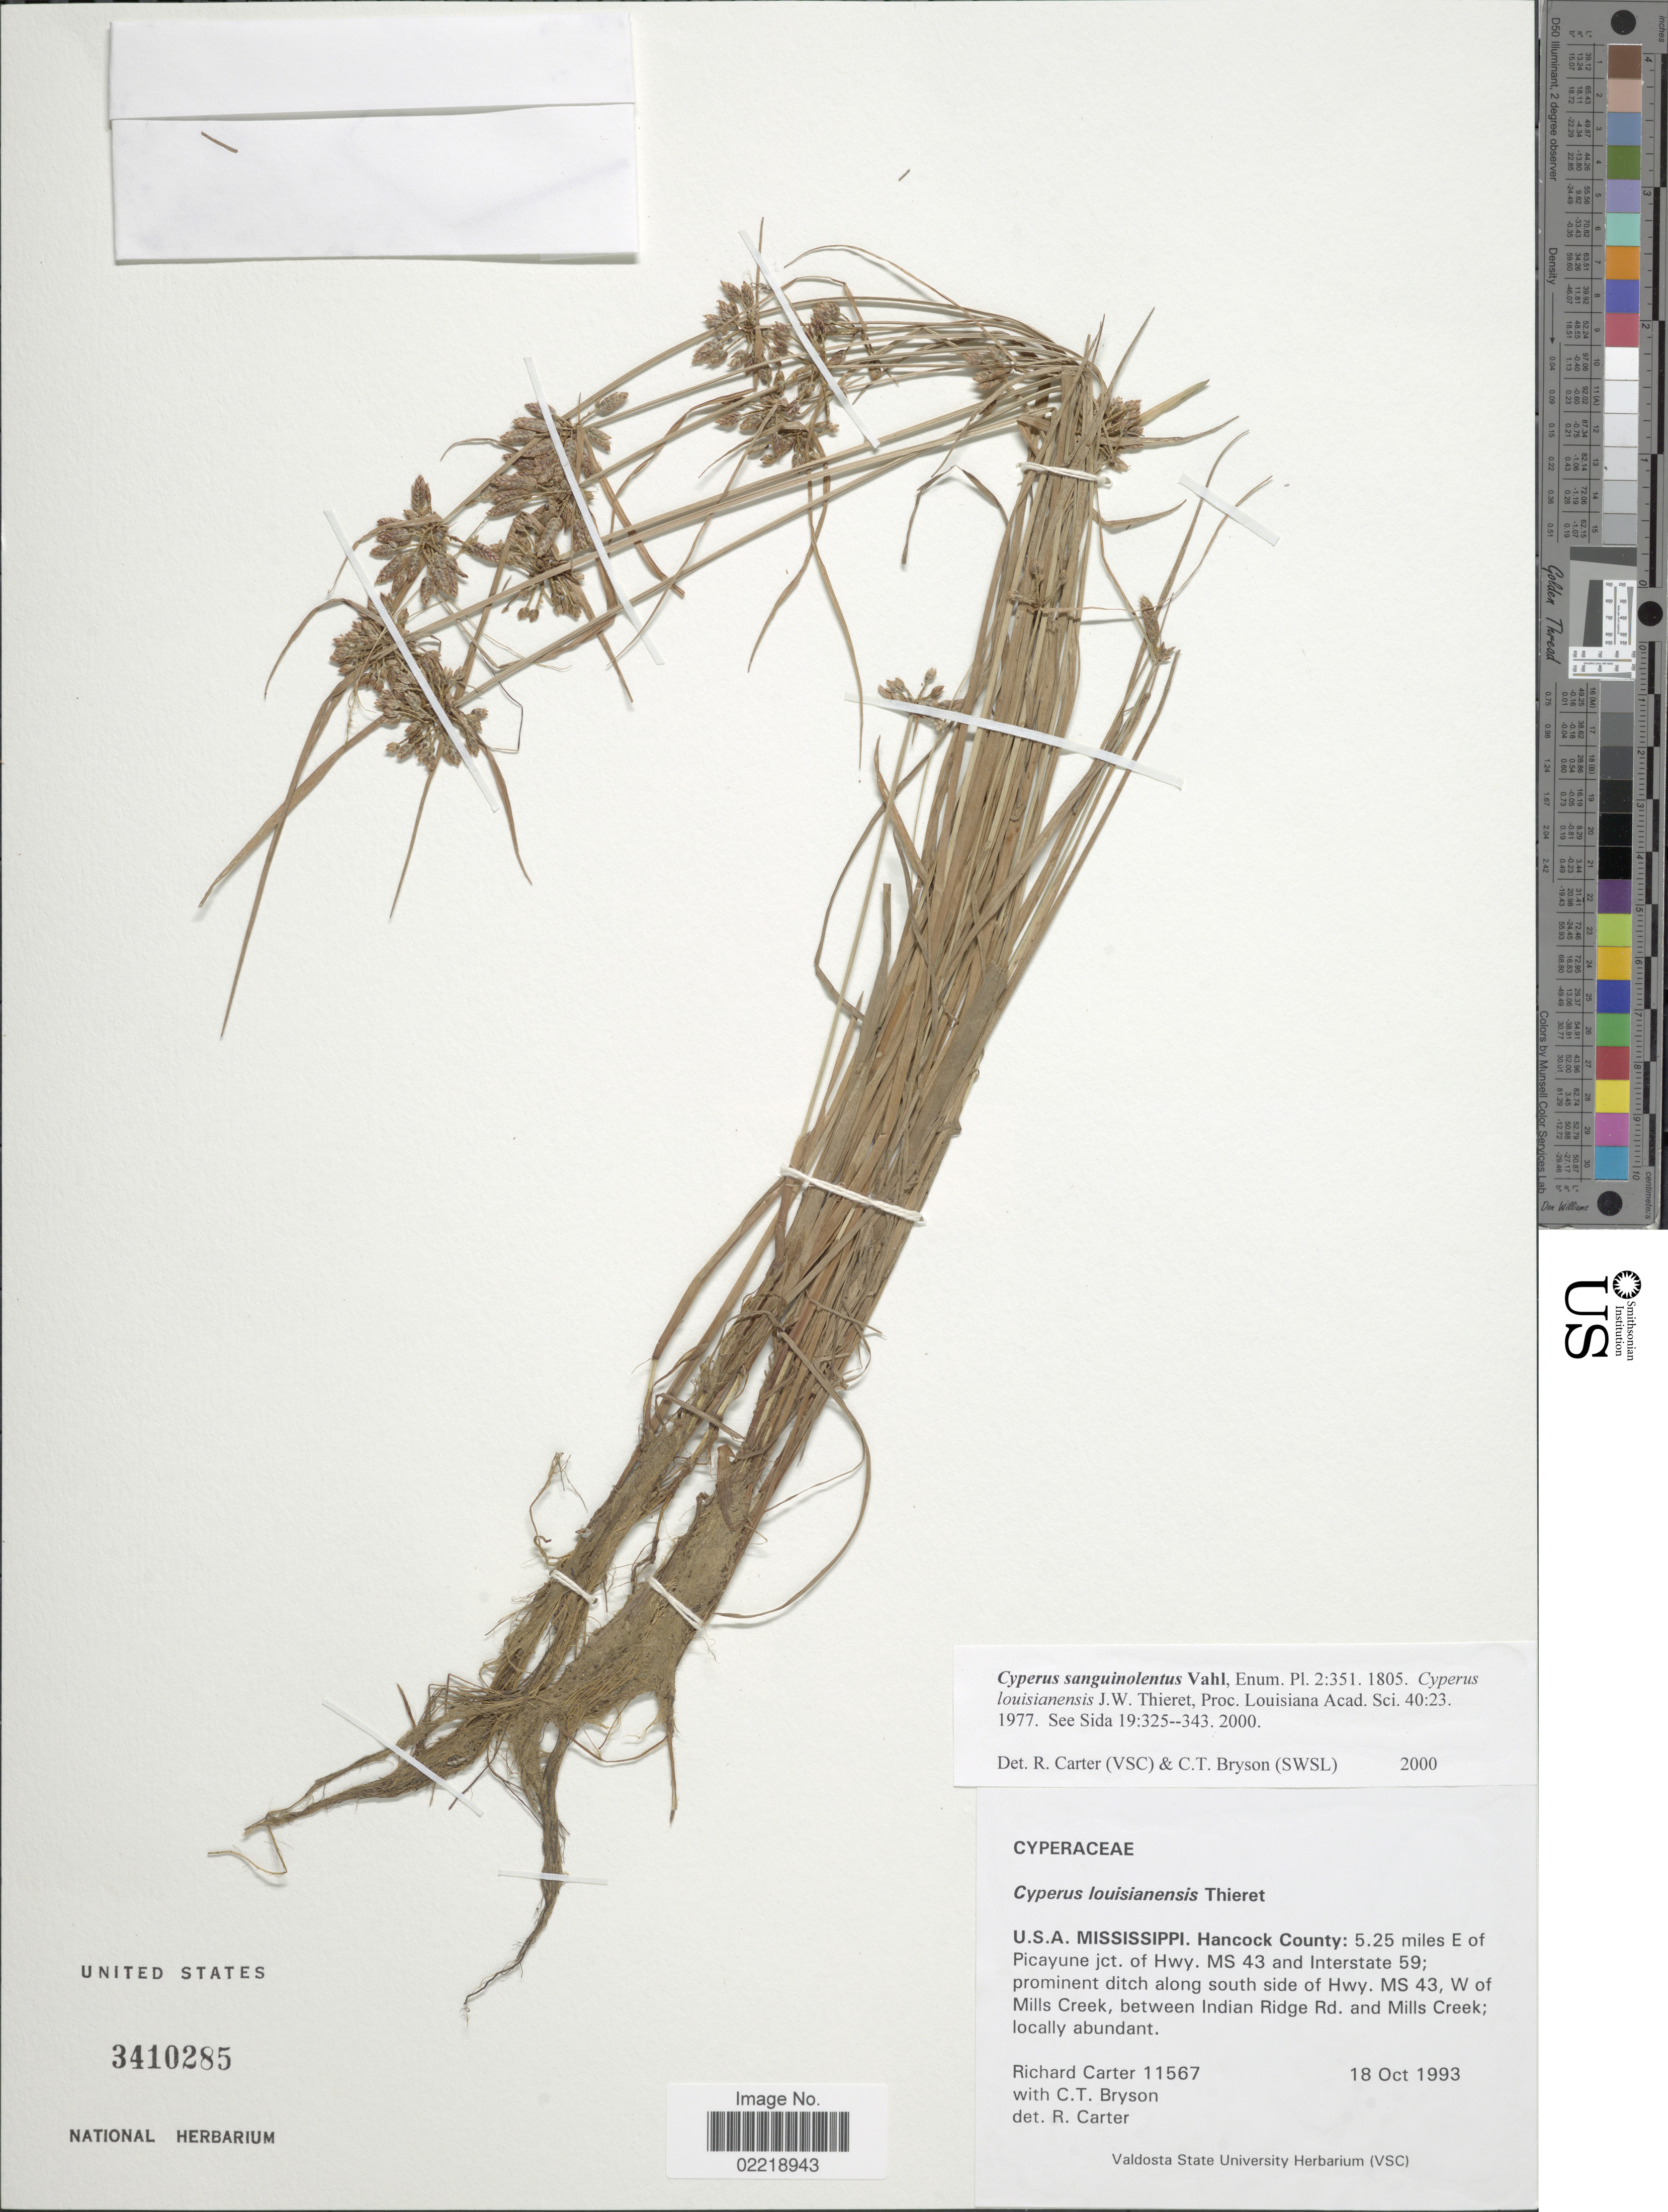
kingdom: Plantae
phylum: Tracheophyta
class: Liliopsida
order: Poales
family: Cyperaceae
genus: Cyperus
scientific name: Cyperus sanguinolentus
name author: Vahl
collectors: R. Carter & C. Bryson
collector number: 11567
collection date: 1993-10-18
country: United States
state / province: Mississippi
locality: Hancock County: 5.25 miles E of Picayune jct. of Hwy. MS 43 and Interstate 59; prominent ditch along south side of Hwy, MS 43, W of Mills Creek, between Indian Ridge Rd. and Mills Creek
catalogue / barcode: US 3410285